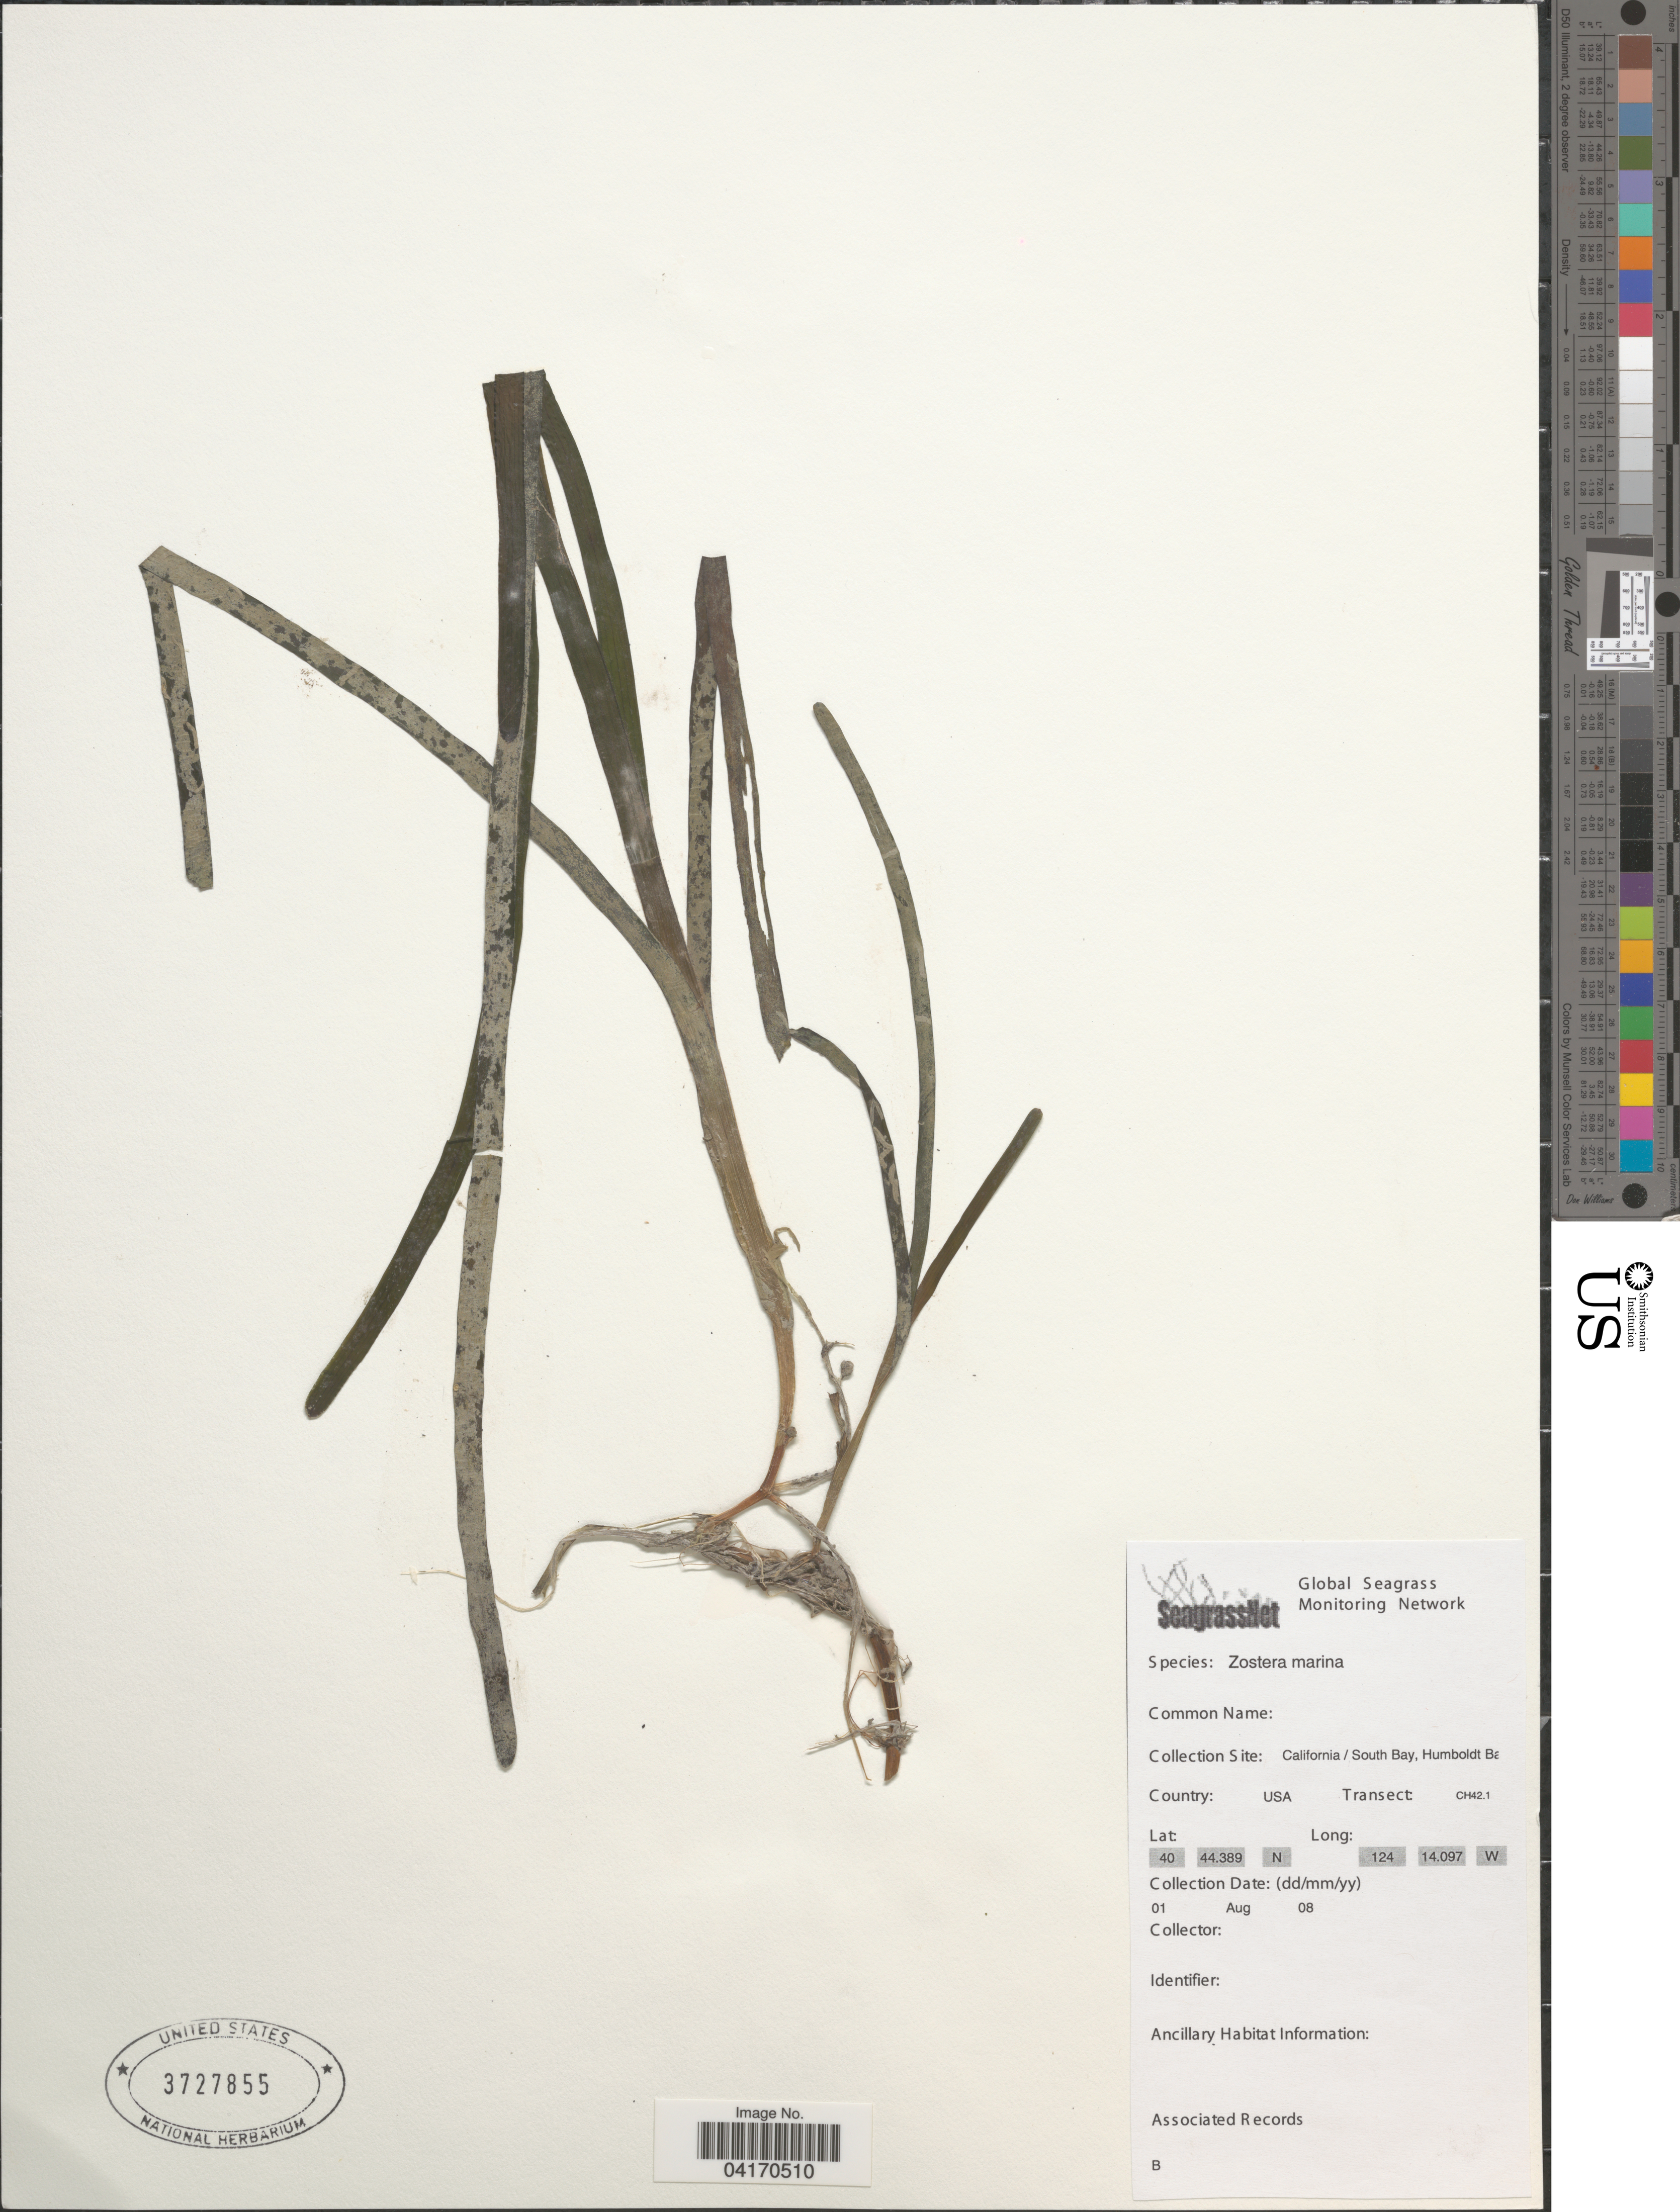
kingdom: Plantae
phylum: Tracheophyta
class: Liliopsida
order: Alismatales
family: Zosteraceae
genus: Zostera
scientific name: Zostera marina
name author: L.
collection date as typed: Transcribed d/m/y: 1/8/8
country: United States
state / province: California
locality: Collection Site: California / South Bay, Humboldt Ba. Transect: CH42.1.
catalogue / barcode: US 3727855